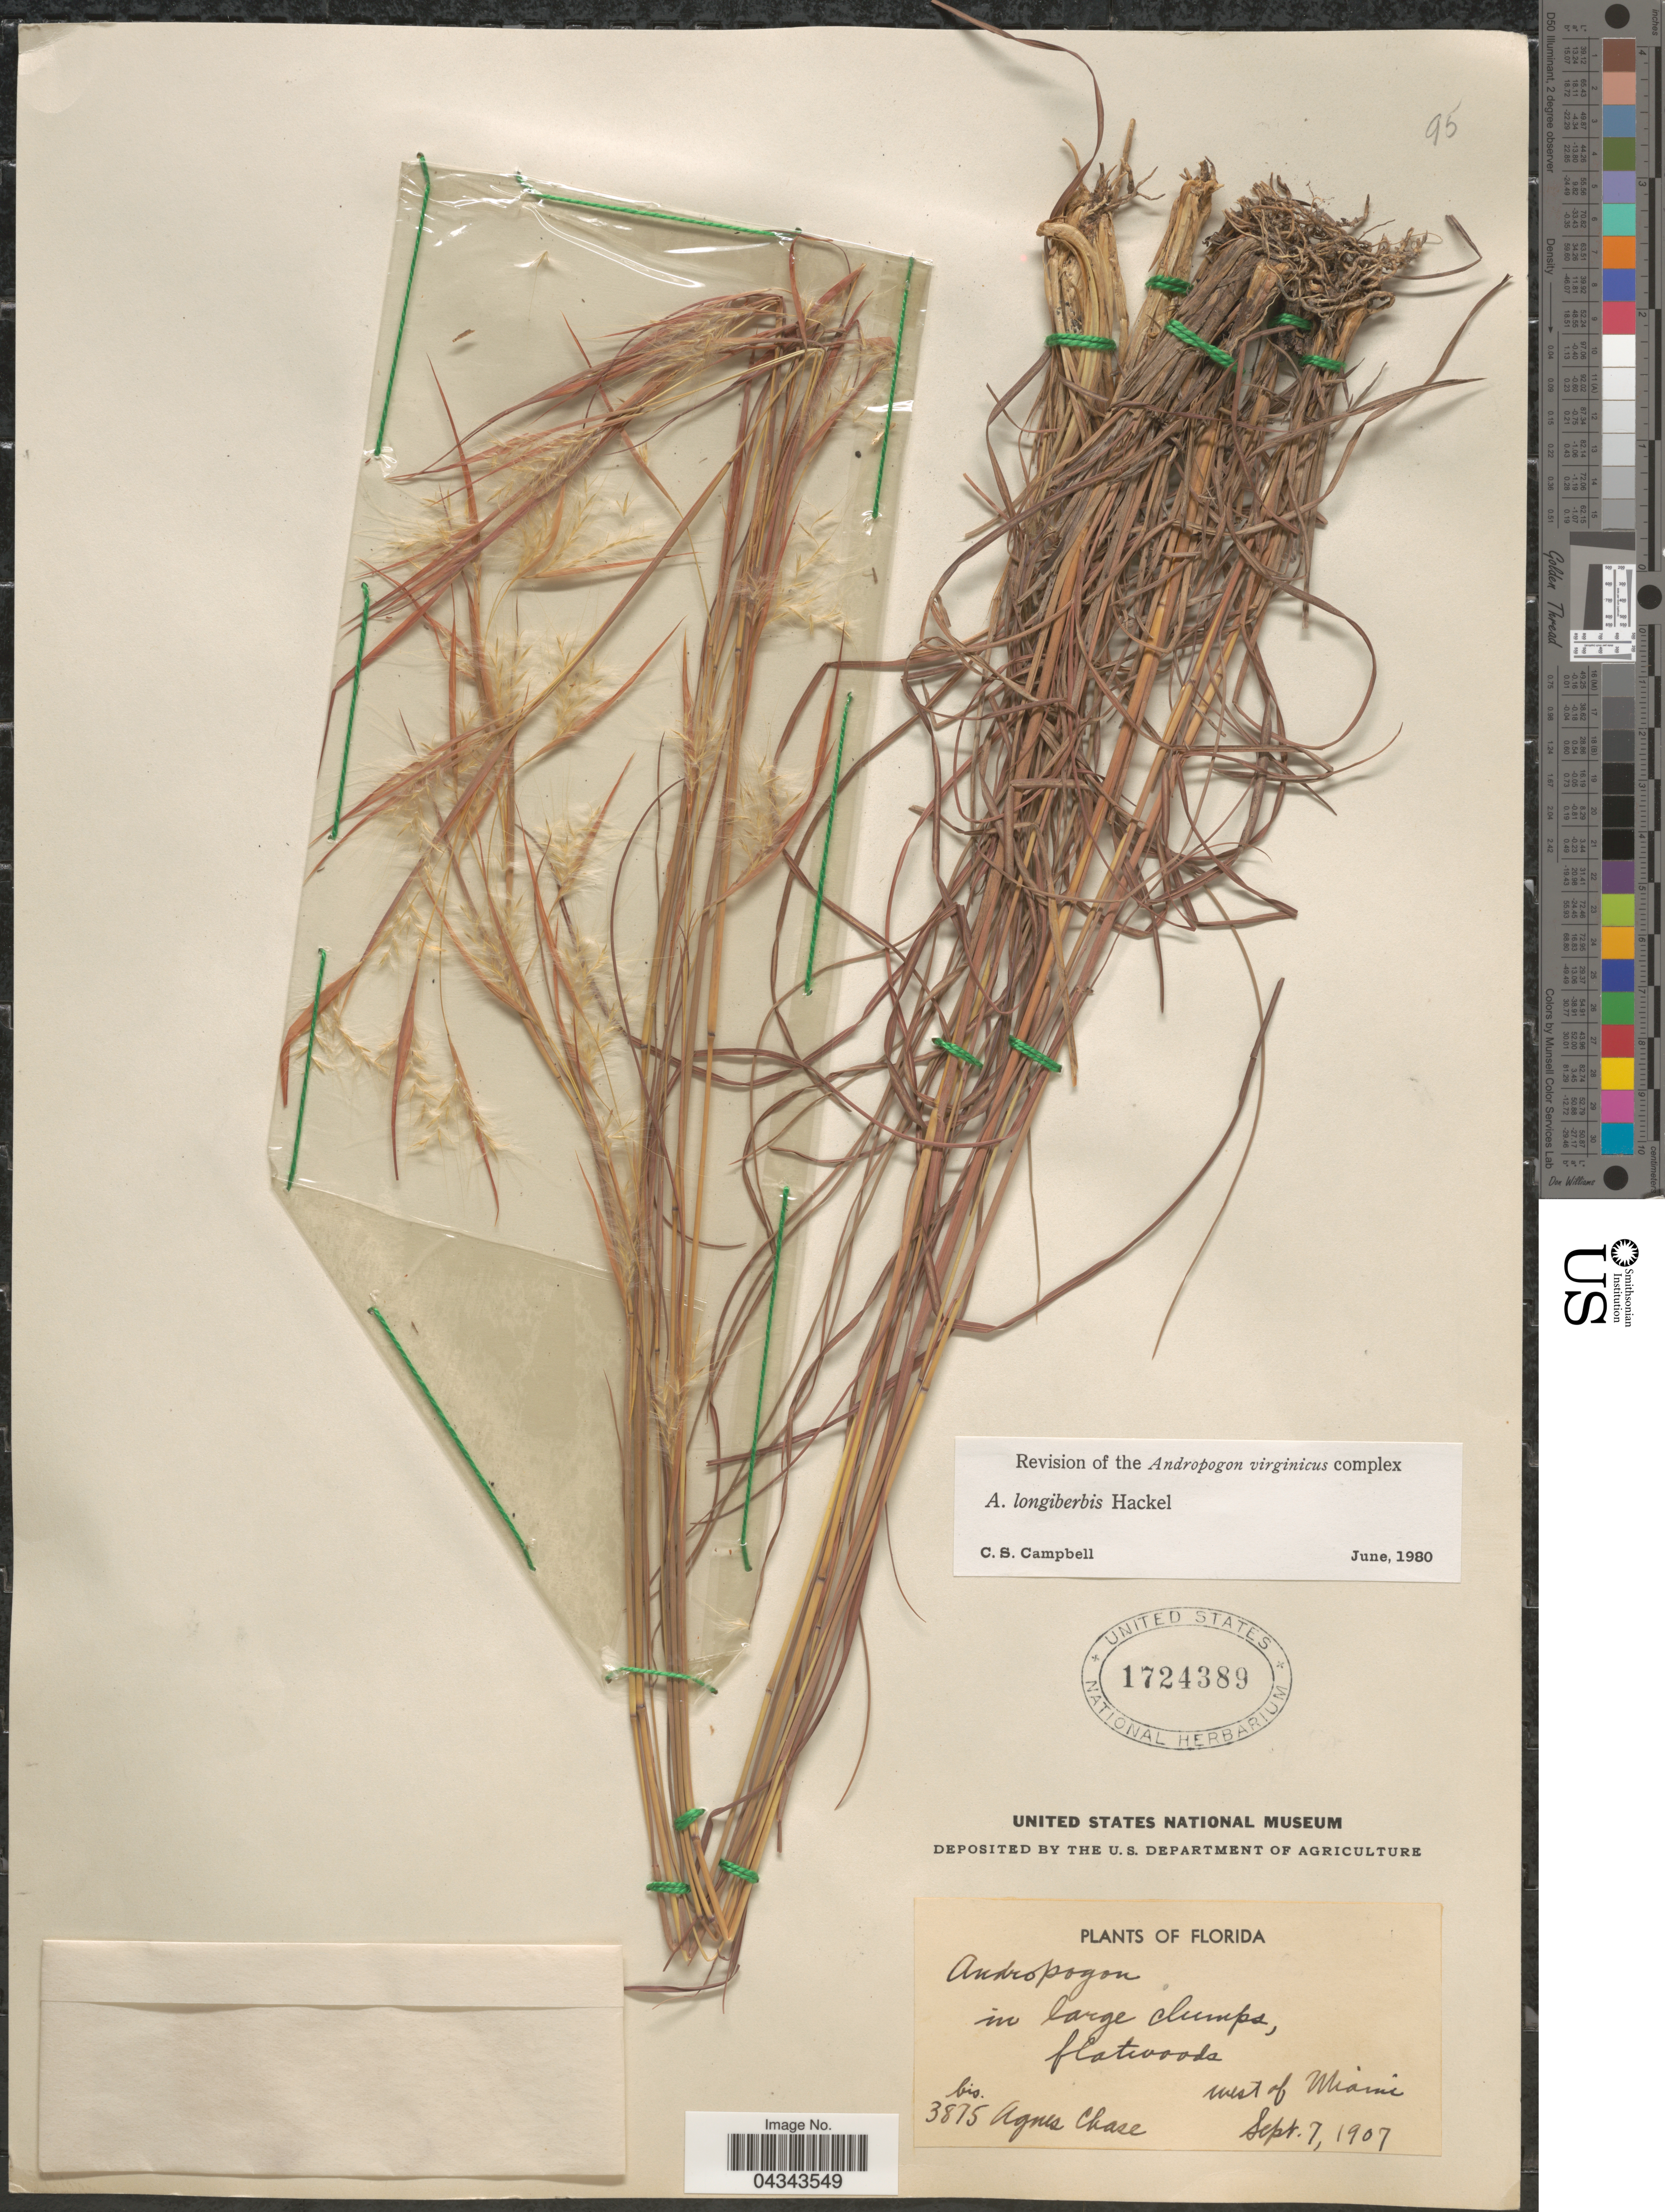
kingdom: Plantae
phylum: Tracheophyta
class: Liliopsida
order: Poales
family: Poaceae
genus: Andropogon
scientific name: Andropogon longiberbis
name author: Hack.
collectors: A. Chase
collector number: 3875bis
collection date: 1907-09-07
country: United States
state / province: Florida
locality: In large clumps, flatwoods west of Miami.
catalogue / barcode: US 1724389